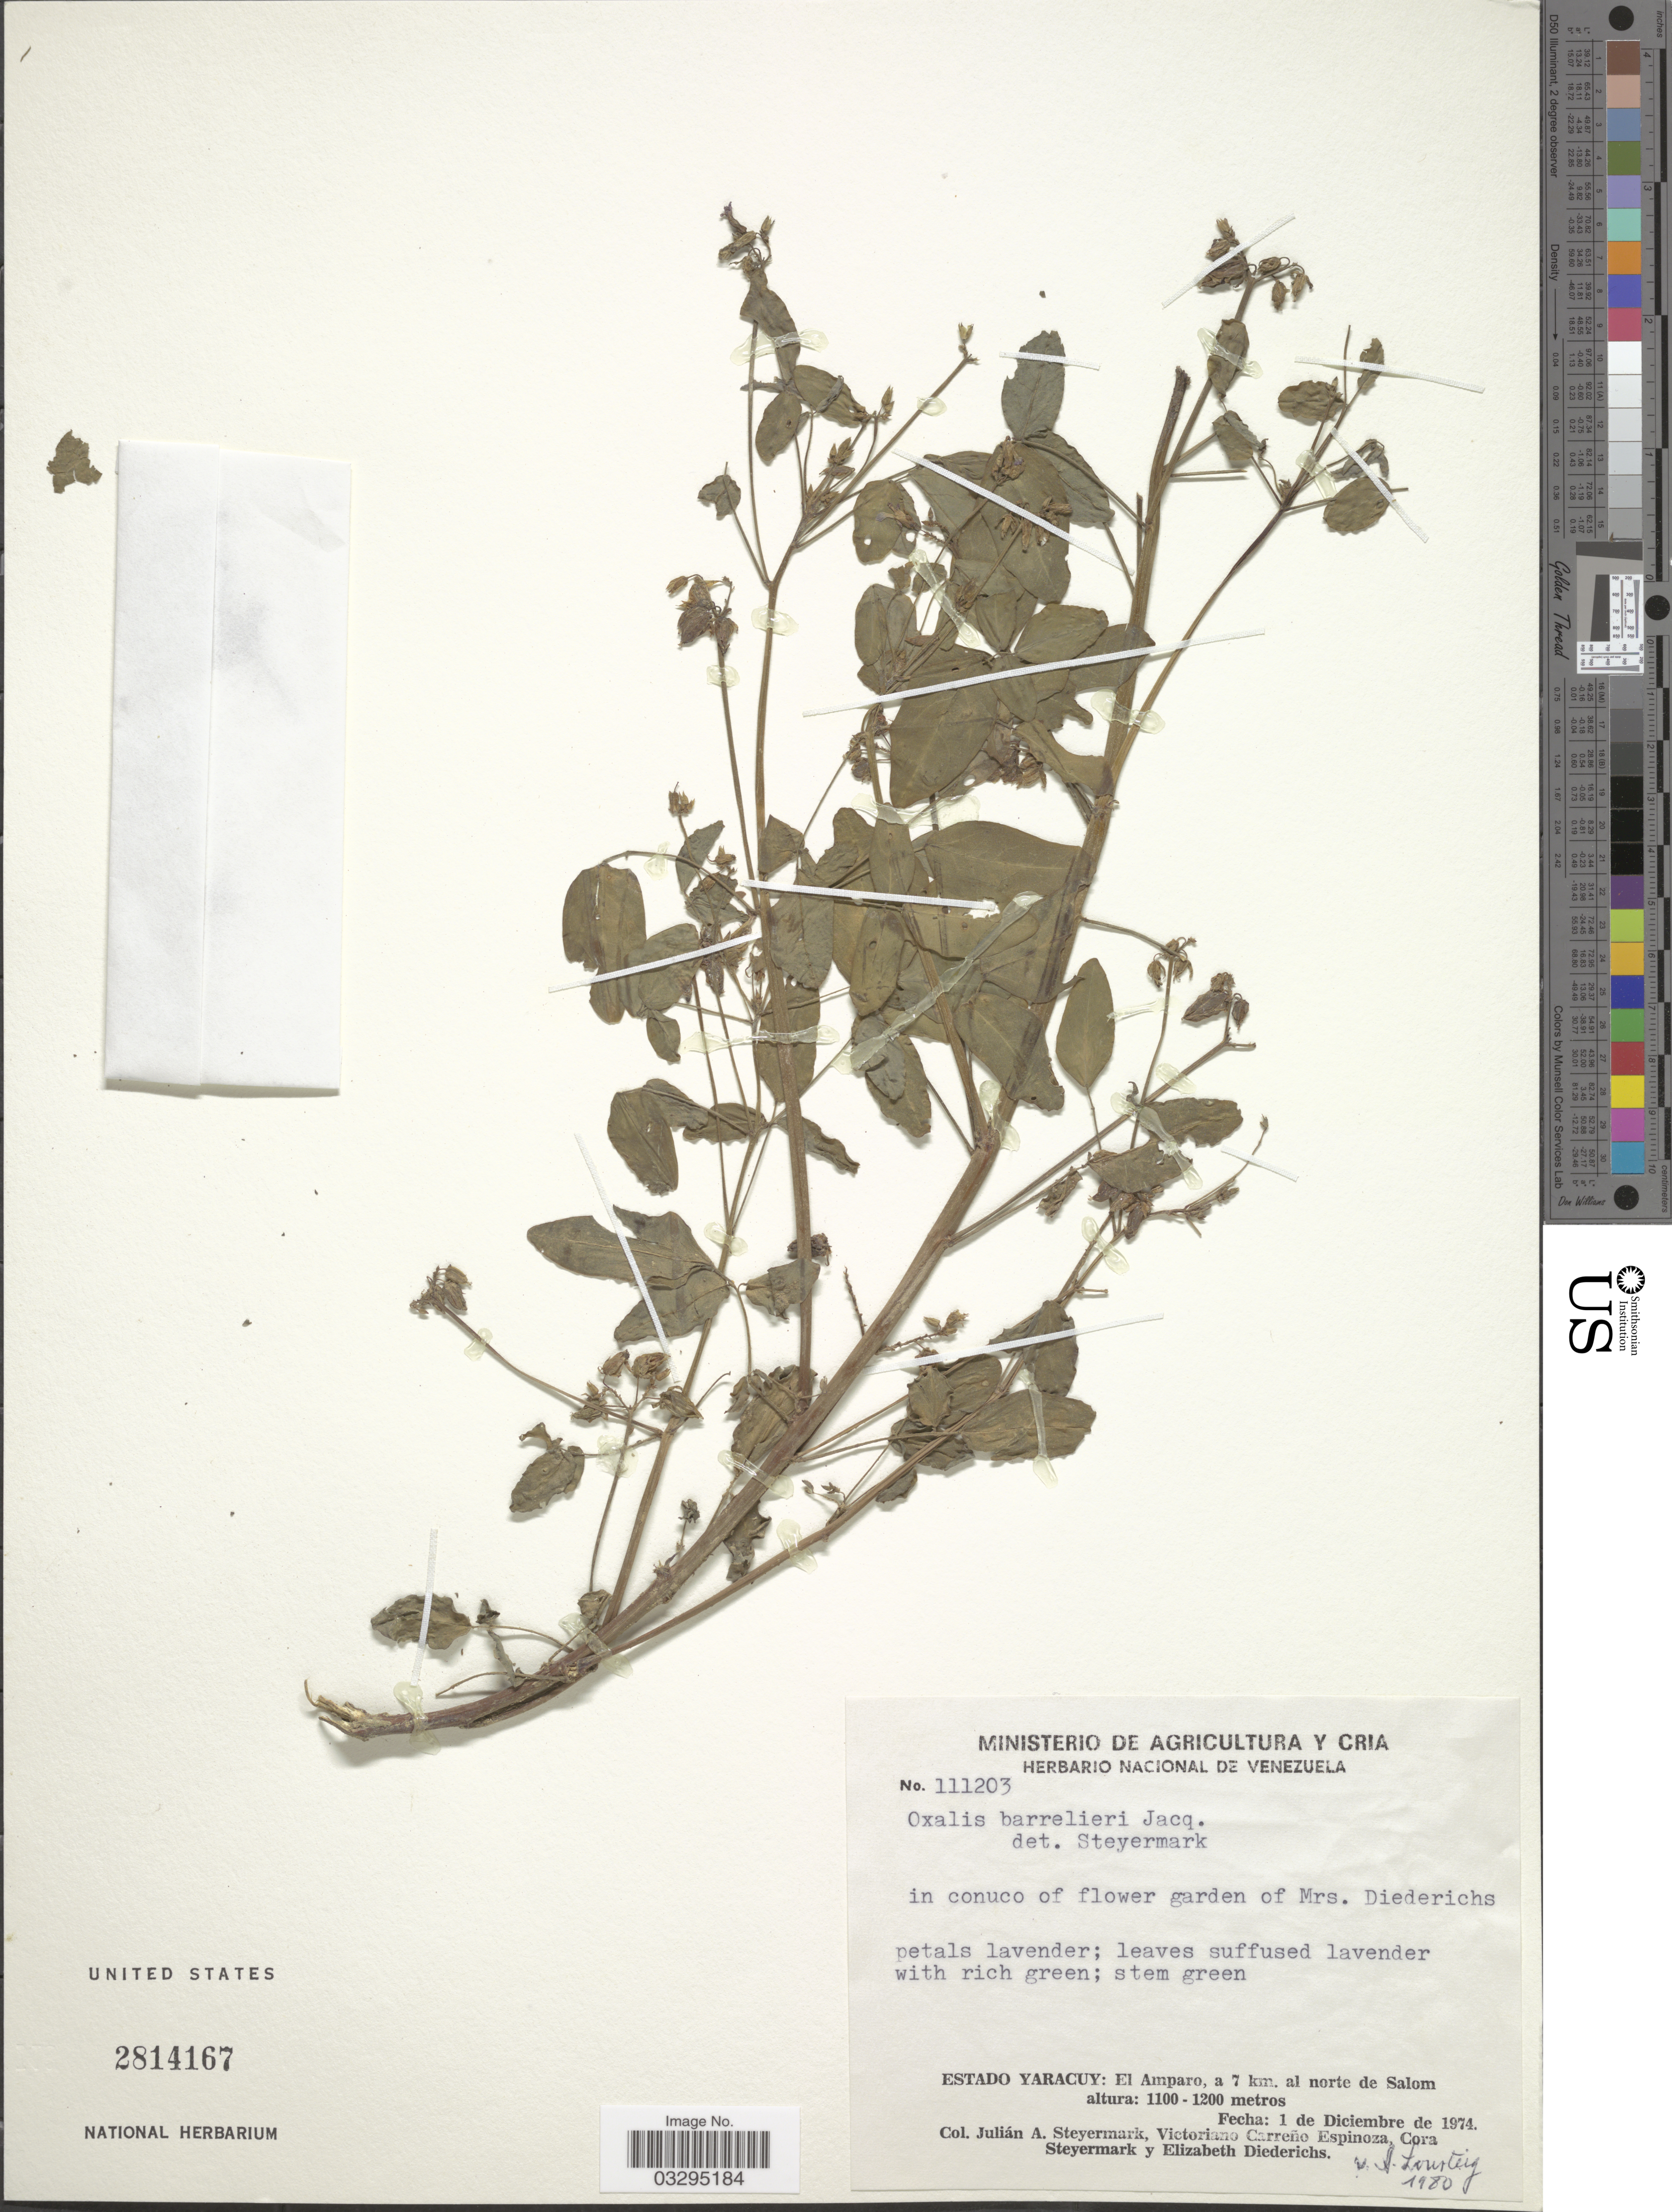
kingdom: Plantae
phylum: Tracheophyta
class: Magnoliopsida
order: Oxalidales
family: Oxalidaceae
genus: Oxalis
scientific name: Oxalis barrelieri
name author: L.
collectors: J. Steyermark, V. Espinoza, C. Steyermark & E. Diederichs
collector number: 111203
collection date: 1974-12-01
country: Venezuela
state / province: Yaracuy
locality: Estado Yaracuy: El Amparo, a 7 km. al norte de Salom.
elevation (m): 1100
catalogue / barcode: US 2814167